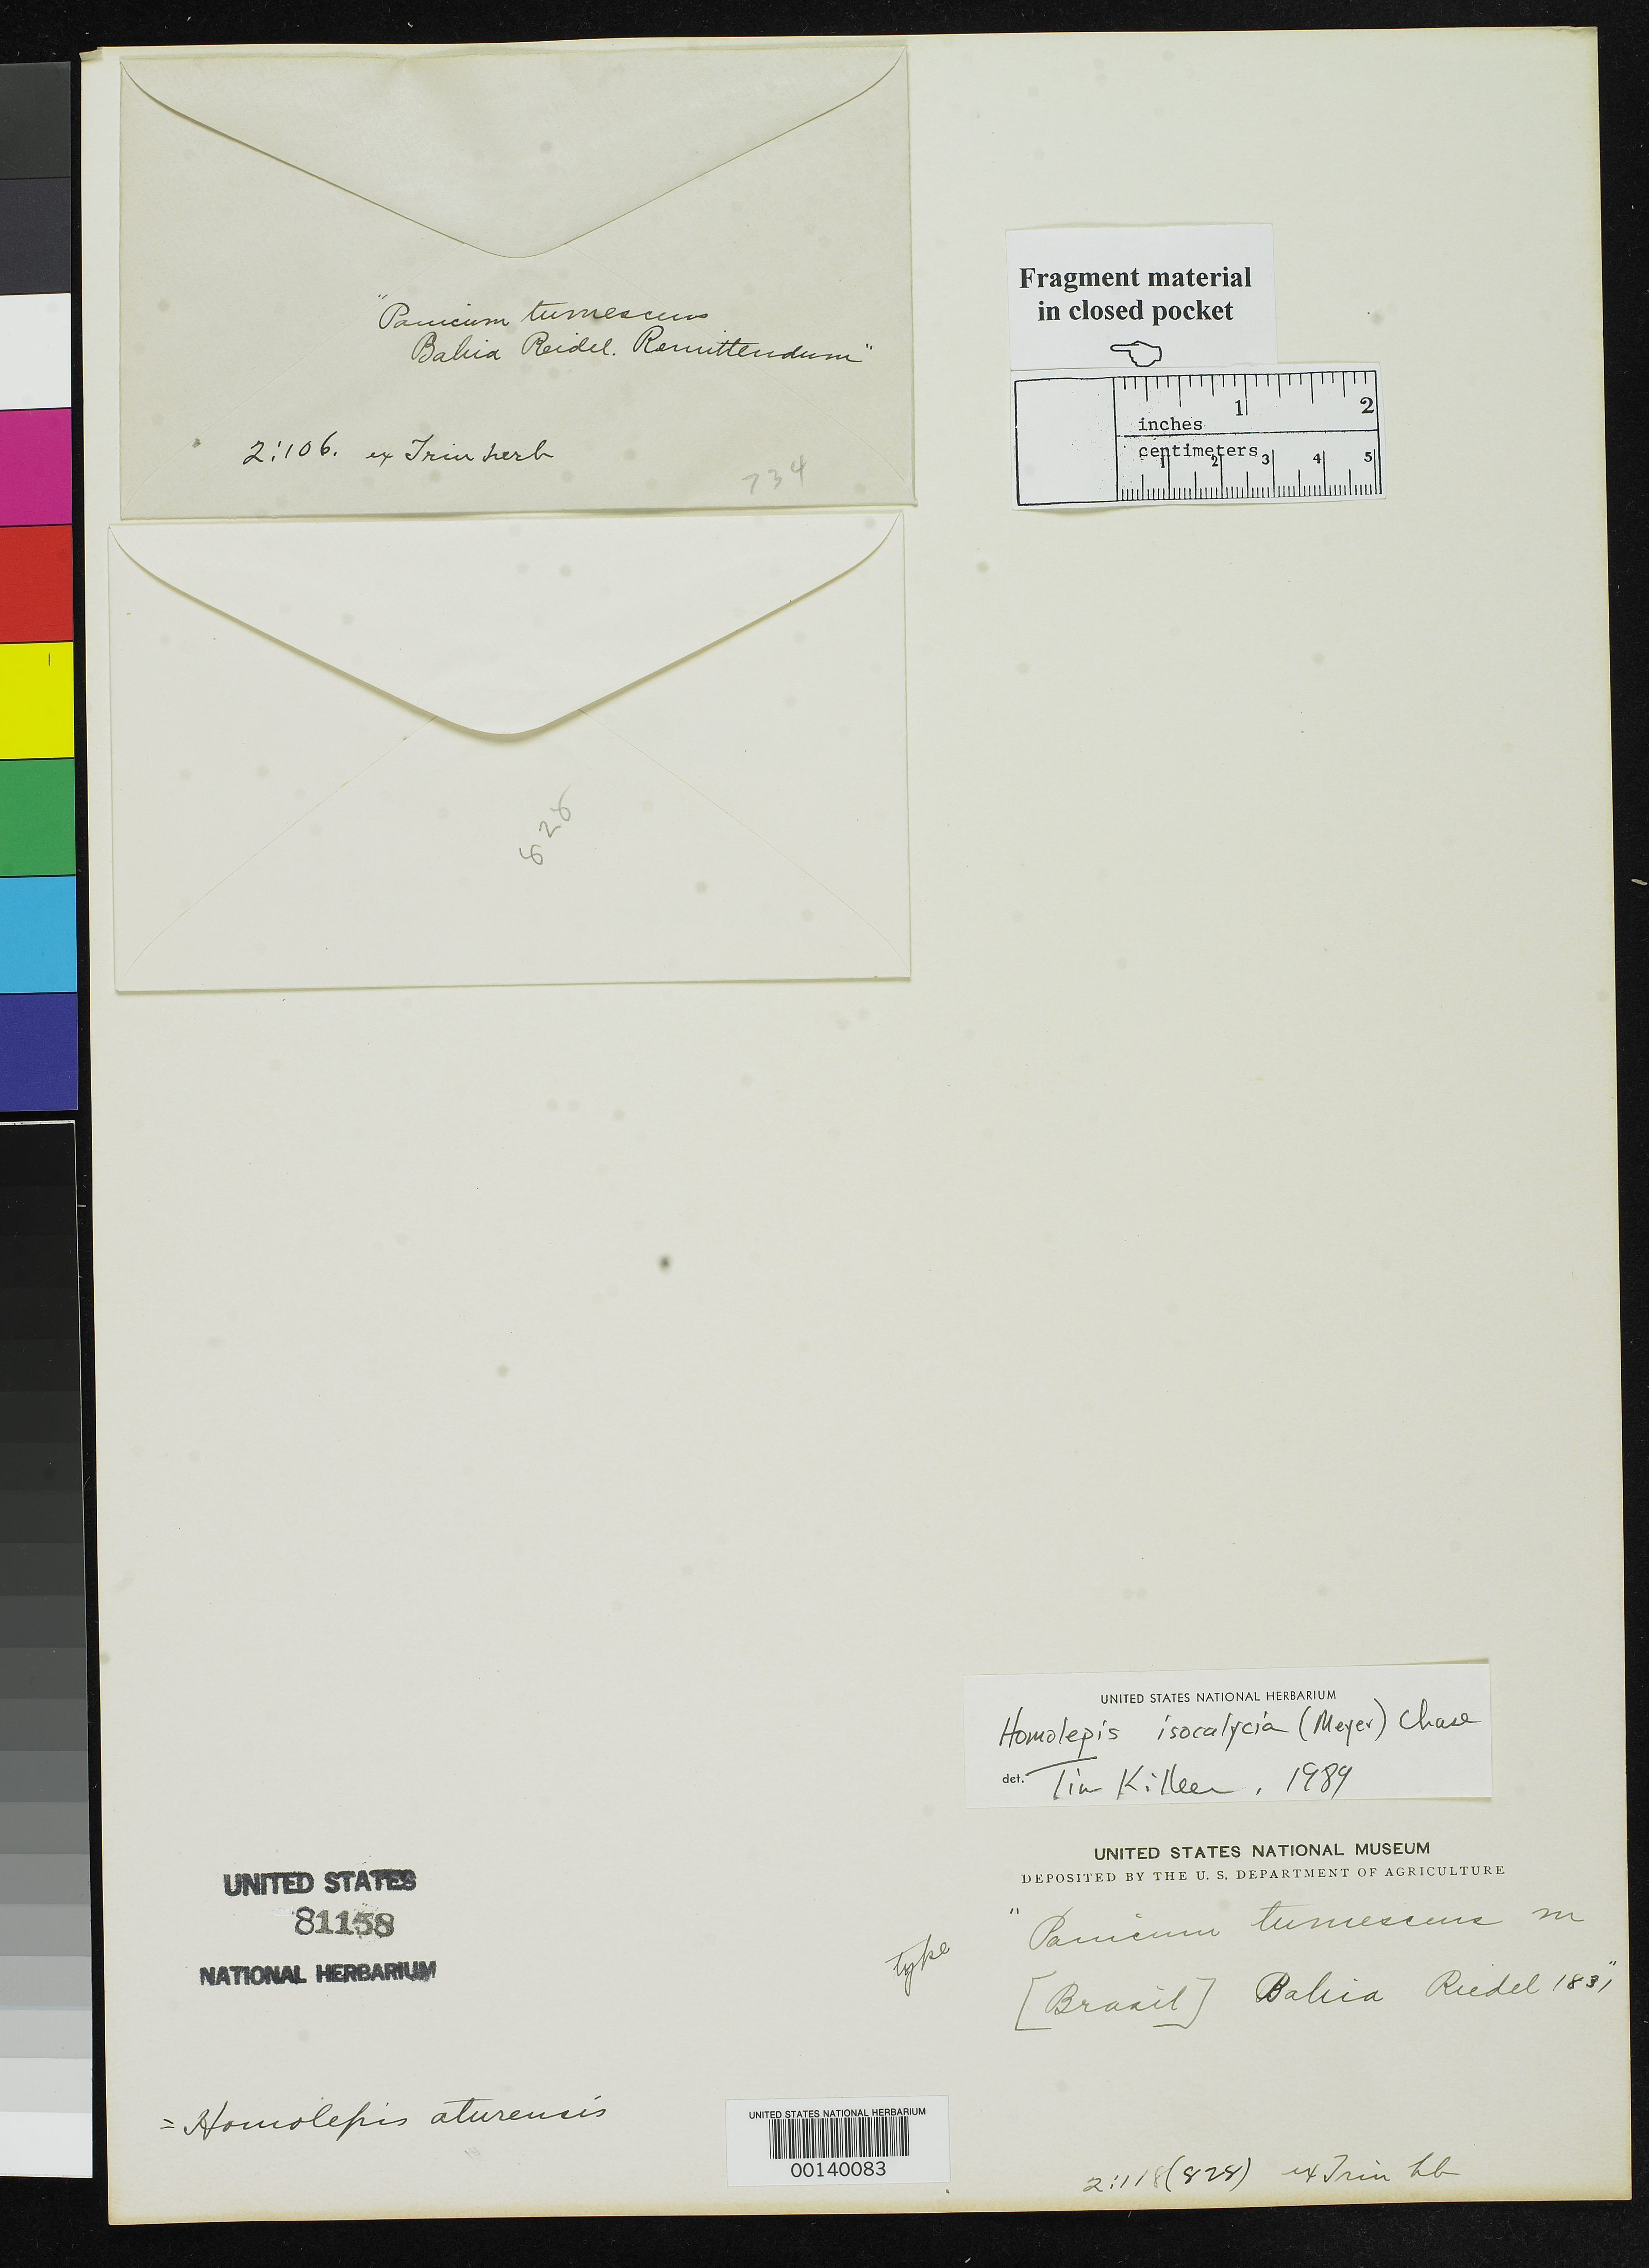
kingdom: Plantae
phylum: Tracheophyta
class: Liliopsida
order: Poales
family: Poaceae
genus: Panicum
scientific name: Panicum tumescens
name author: Trin.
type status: Type Fragment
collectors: L. Riedel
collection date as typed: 1831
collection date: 1831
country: Brazil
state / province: Bahia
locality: North of Esplanda city on road to Jaquera.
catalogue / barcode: US 81158